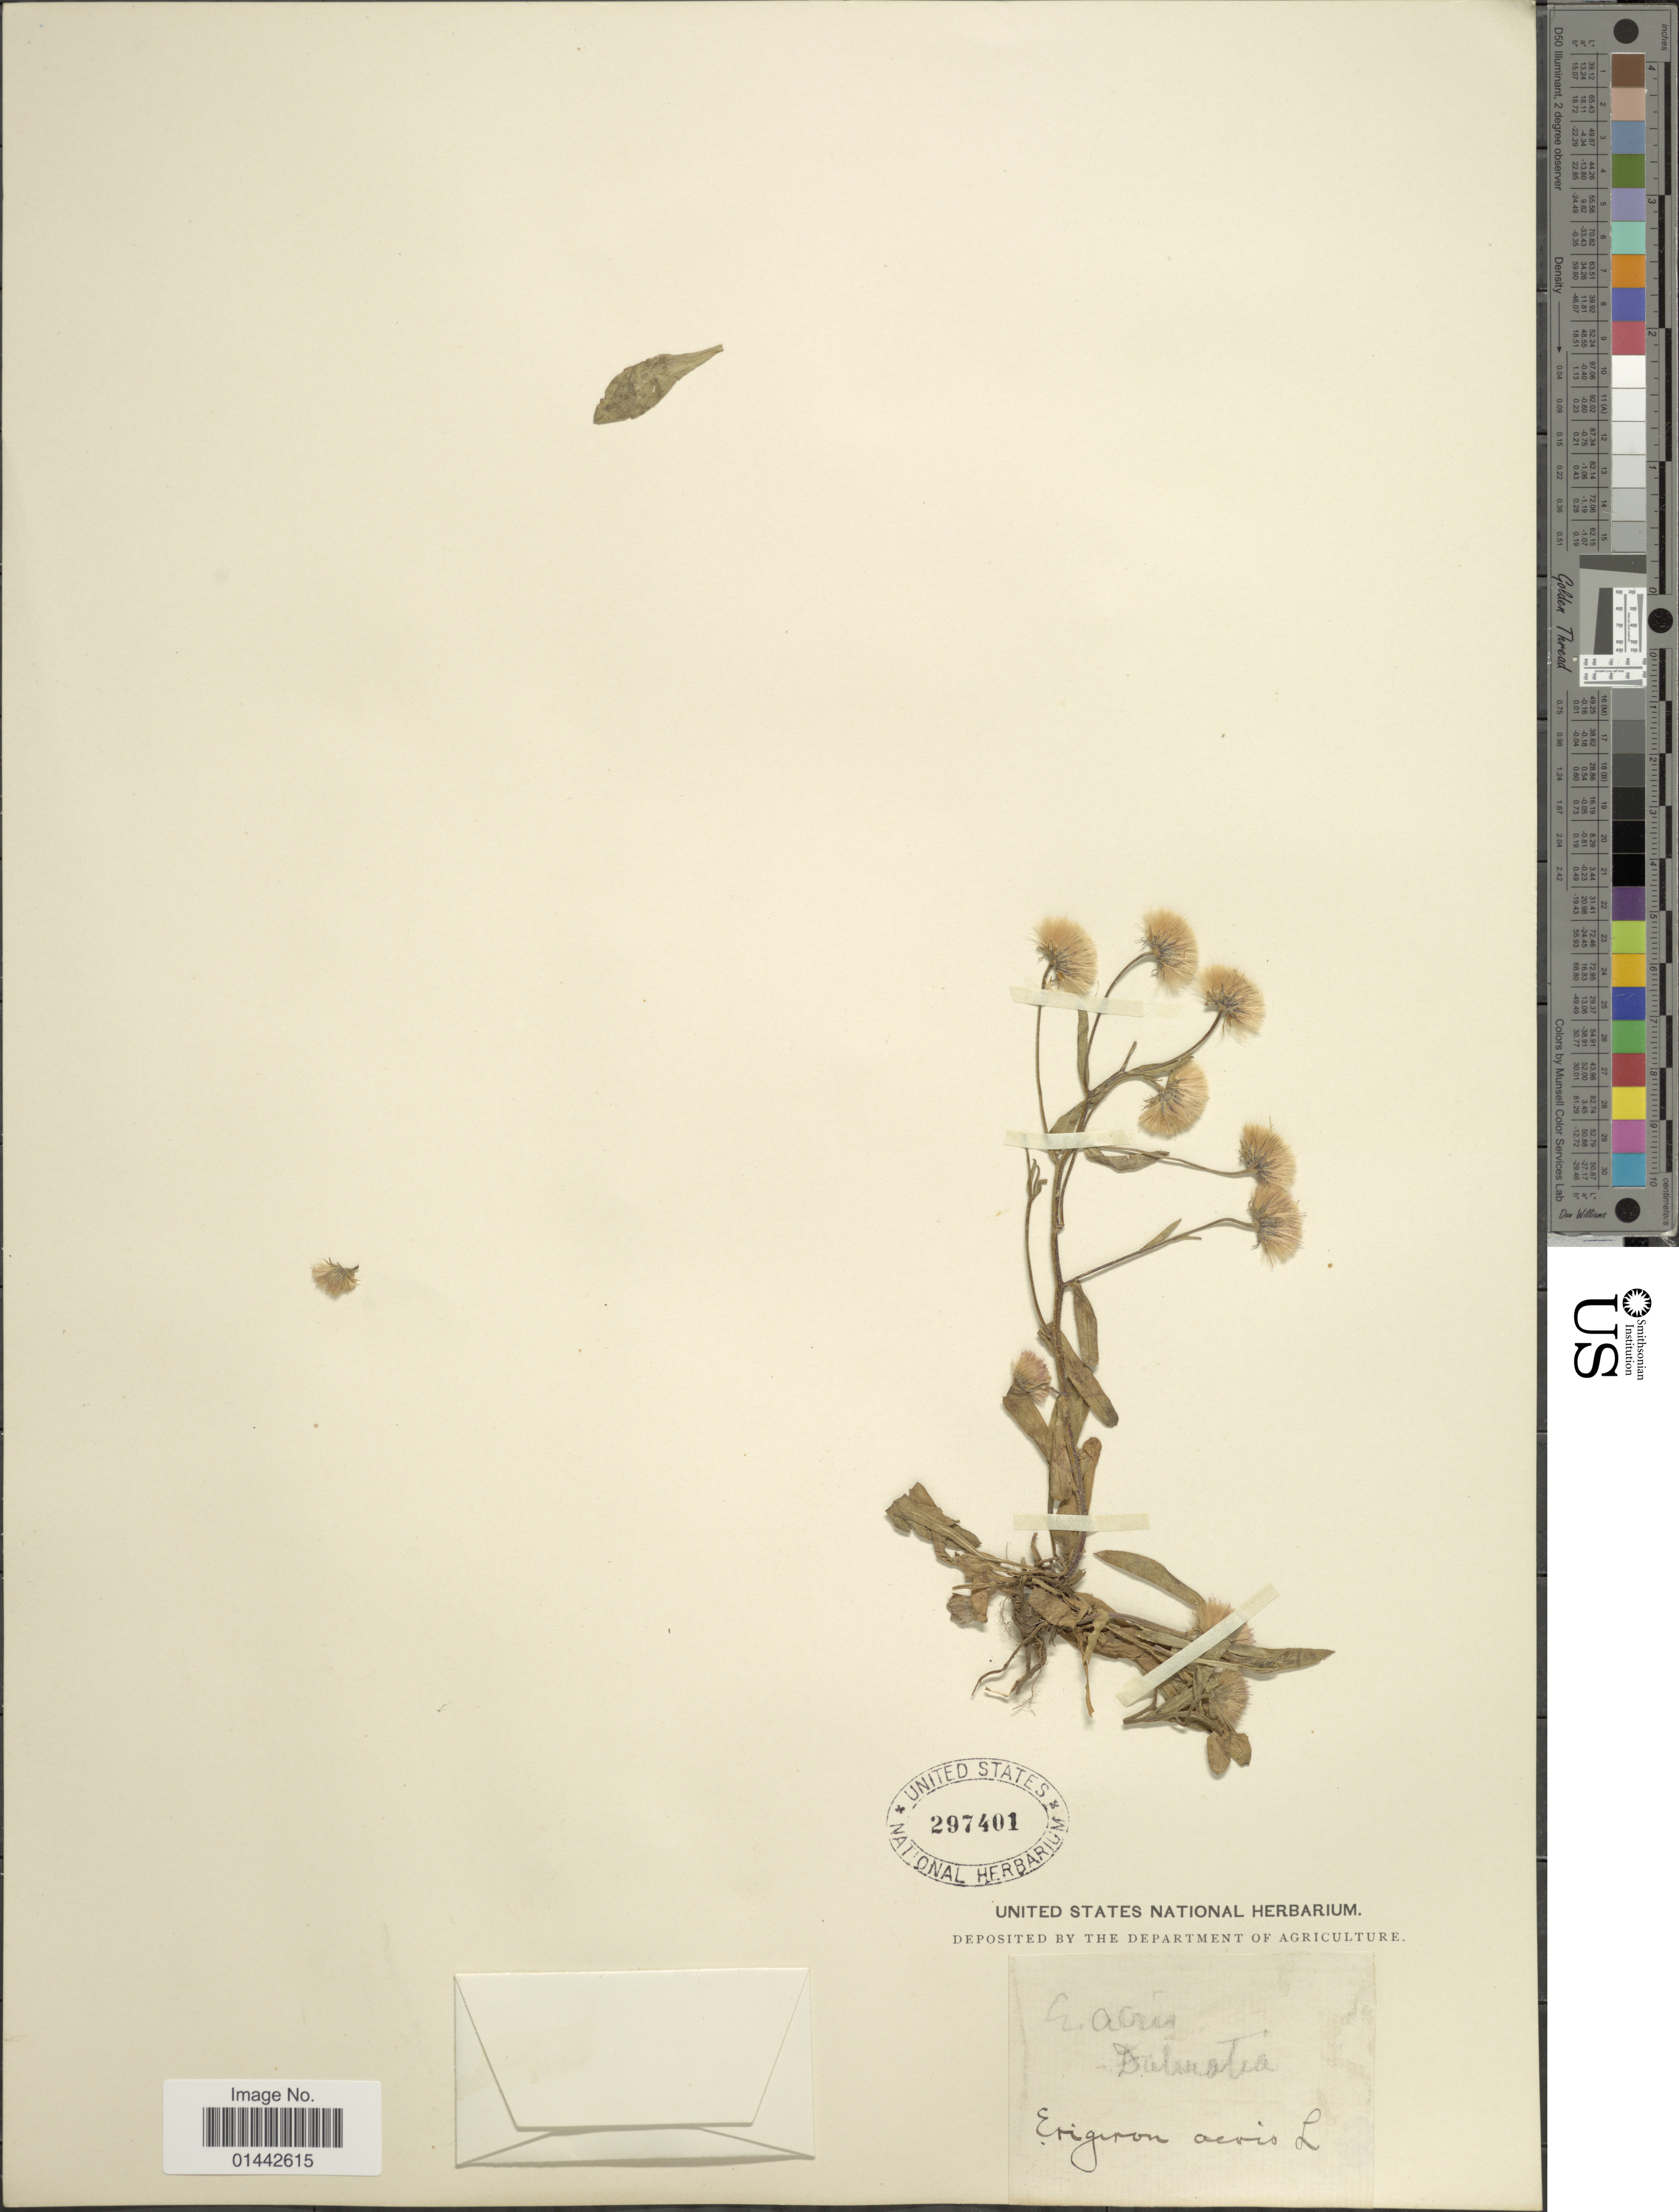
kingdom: Plantae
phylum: Tracheophyta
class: Magnoliopsida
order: Asterales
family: Asteraceae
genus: Erigeron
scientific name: Erigeron acris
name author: L.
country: Croatia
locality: Dalmatia.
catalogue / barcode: US 297401